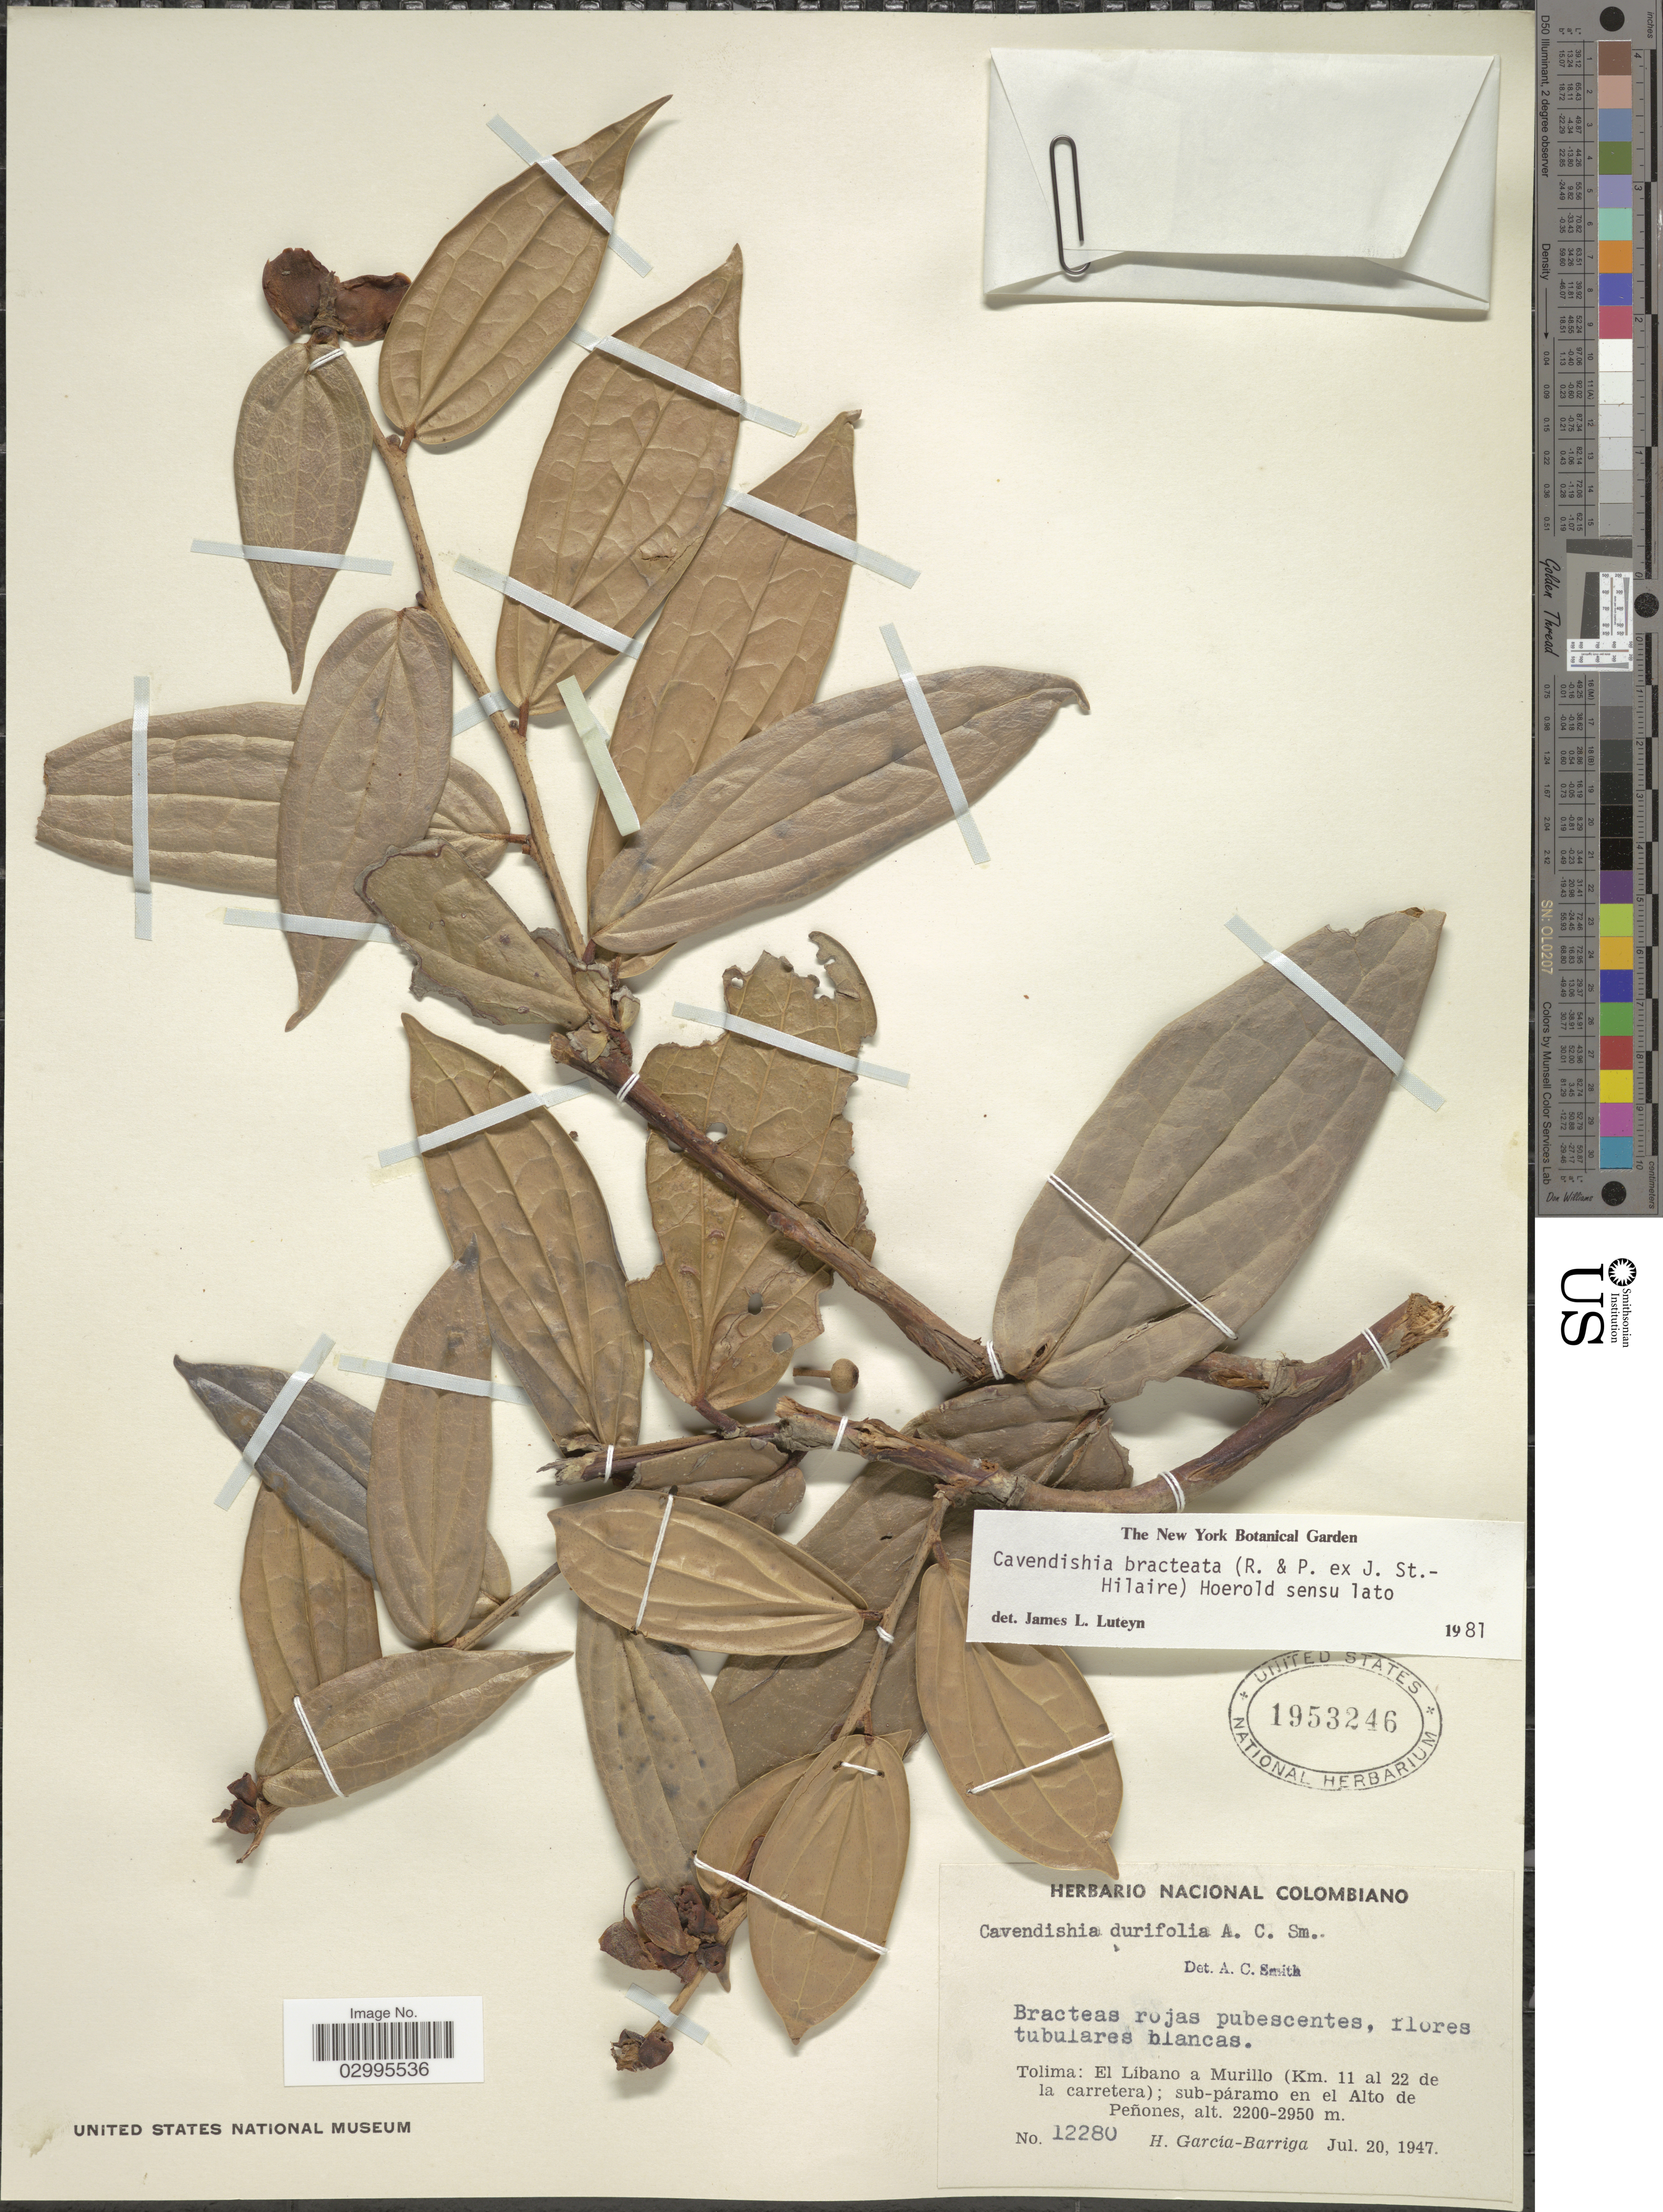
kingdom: Plantae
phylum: Tracheophyta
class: Magnoliopsida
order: Ericales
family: Ericaceae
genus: Cavendishia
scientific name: Cavendishia bracteata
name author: (Ruiz & Pav. ex J. St.-Hil.) Hoerold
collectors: H. García Barriga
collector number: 12280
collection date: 1947-07-20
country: Colombia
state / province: Tolima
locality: El Líbano a Murillo (Km. 11 al 22 de la carretera); sub-páramo en el Alto de Peñones.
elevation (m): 2200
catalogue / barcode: US 1953246